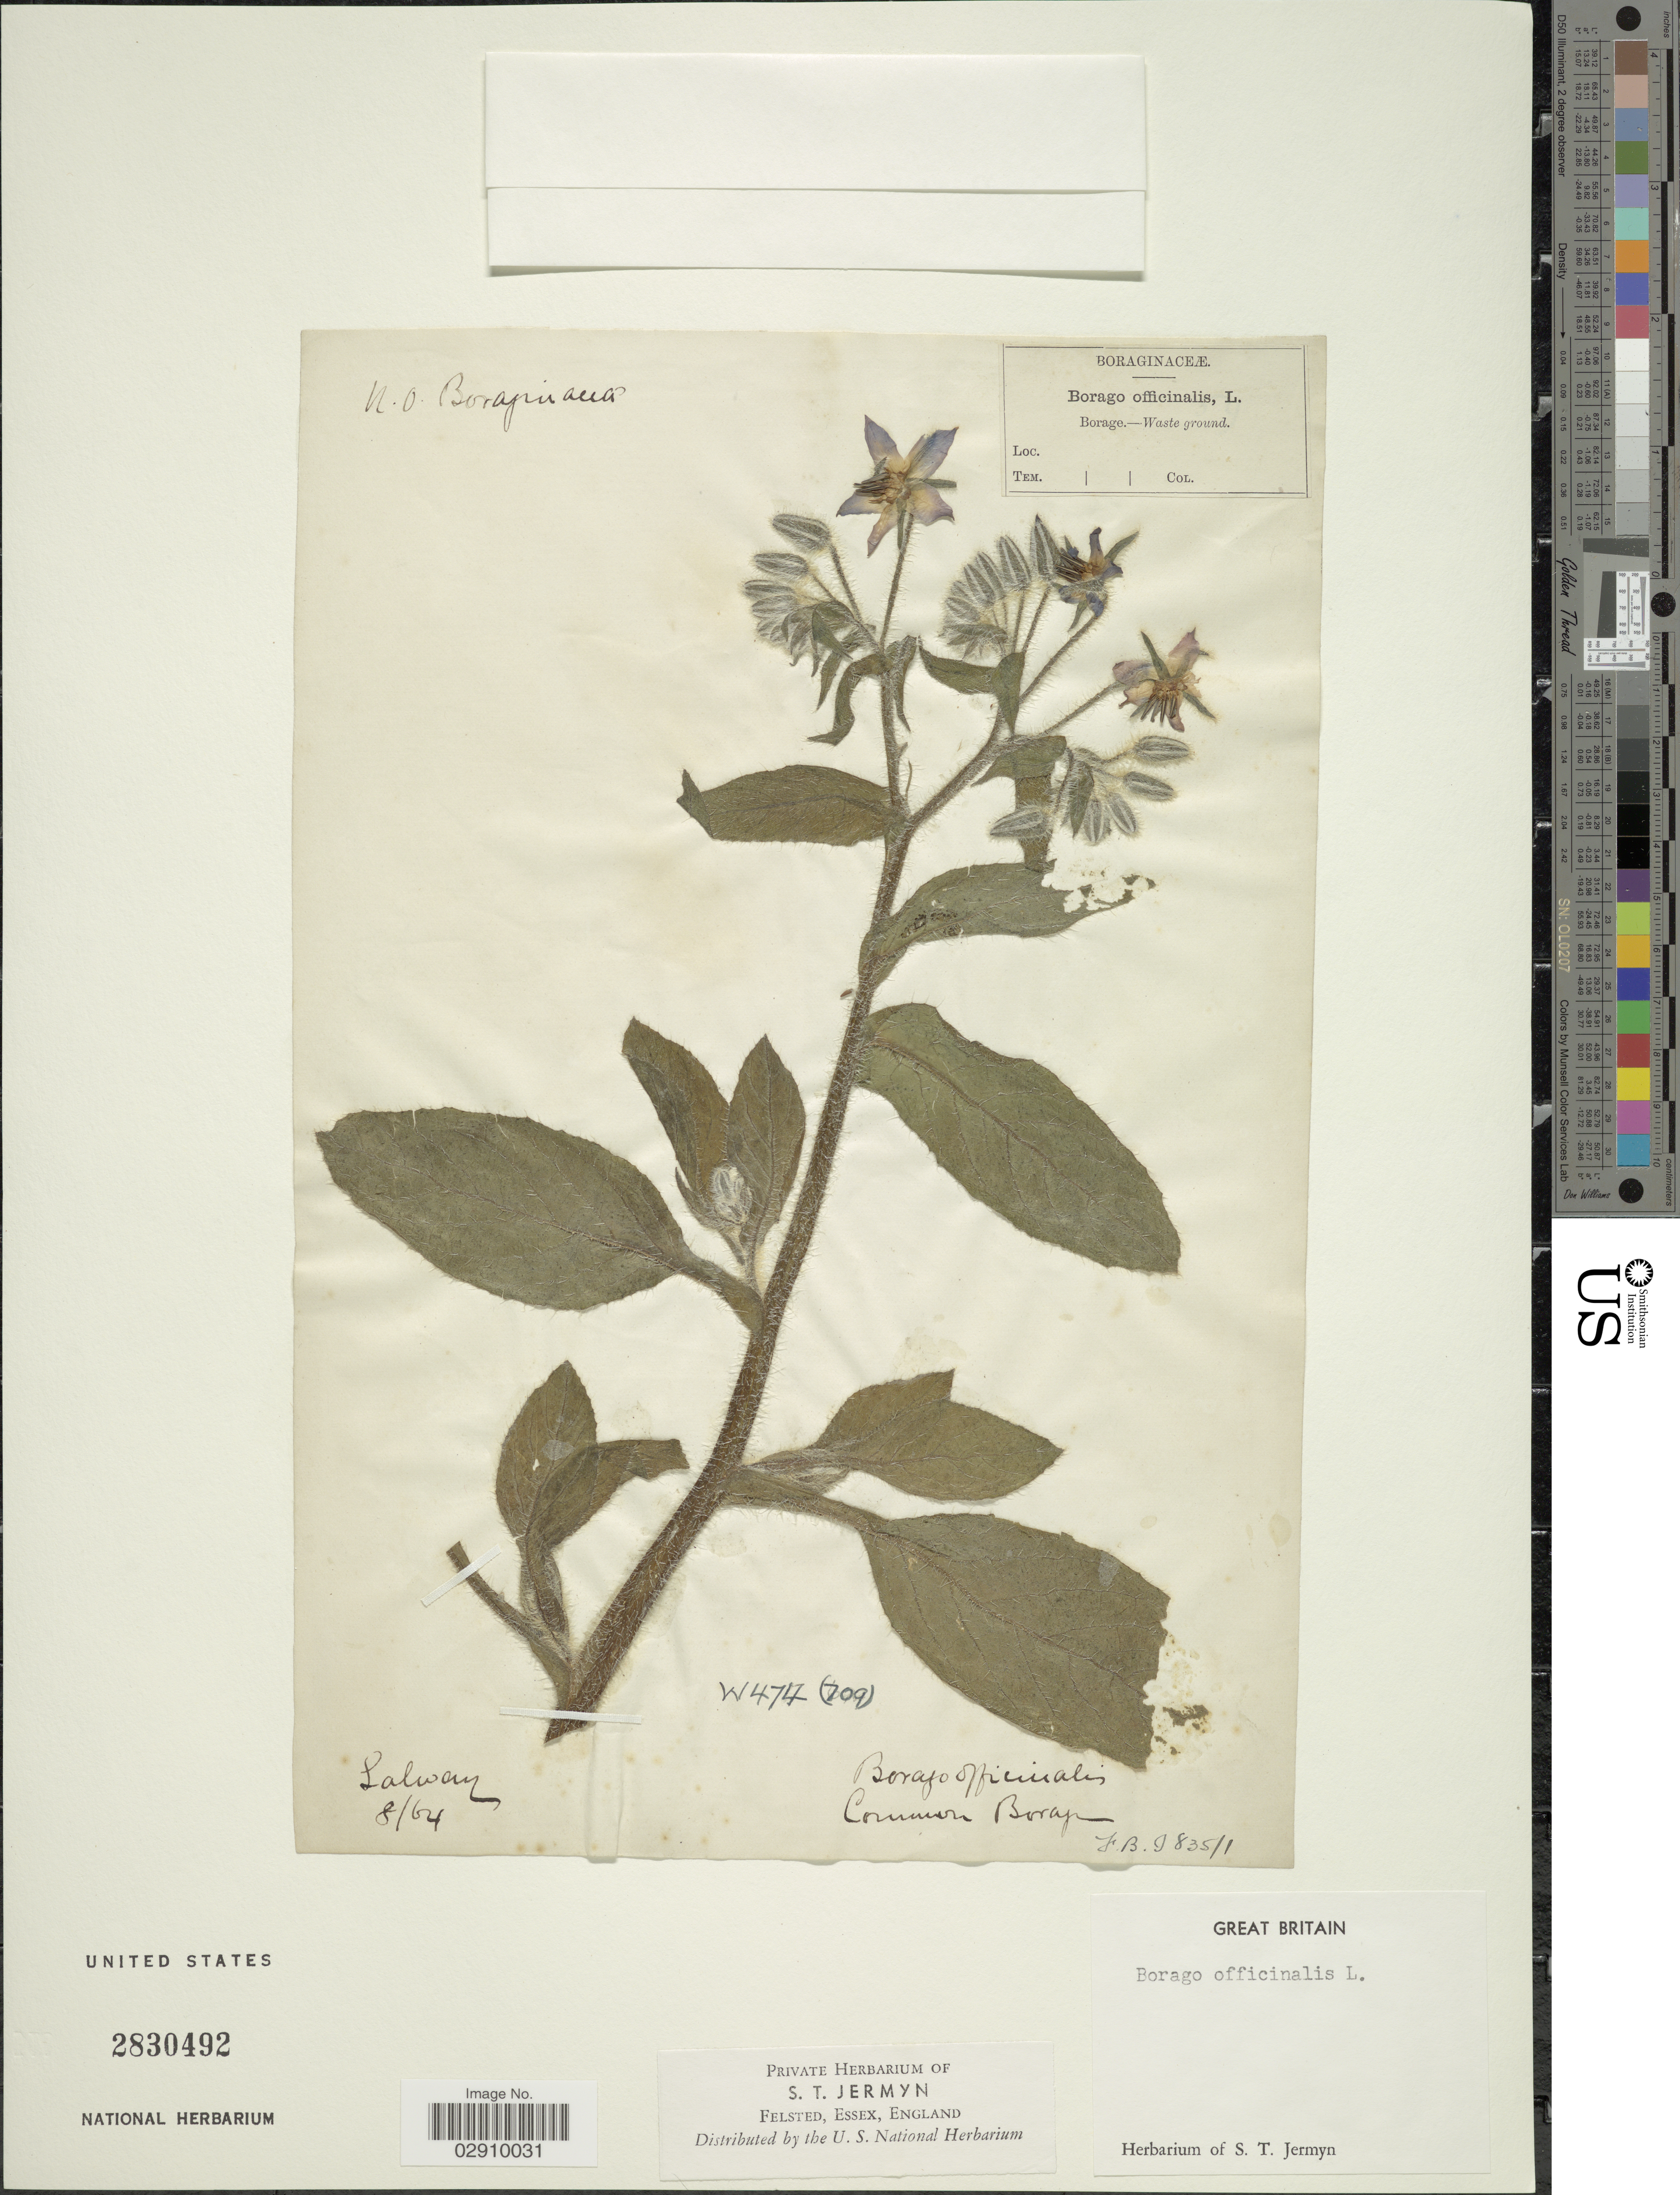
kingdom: Plantae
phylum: Tracheophyta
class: Magnoliopsida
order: Boraginales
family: Boraginaceae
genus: Borago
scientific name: Borago officinalis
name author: L.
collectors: ex herb. S. T. Jermyn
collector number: W474(709)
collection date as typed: Transcribed d/m/y: /8/64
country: United Kingdom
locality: Great Britain.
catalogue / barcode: US 2830492